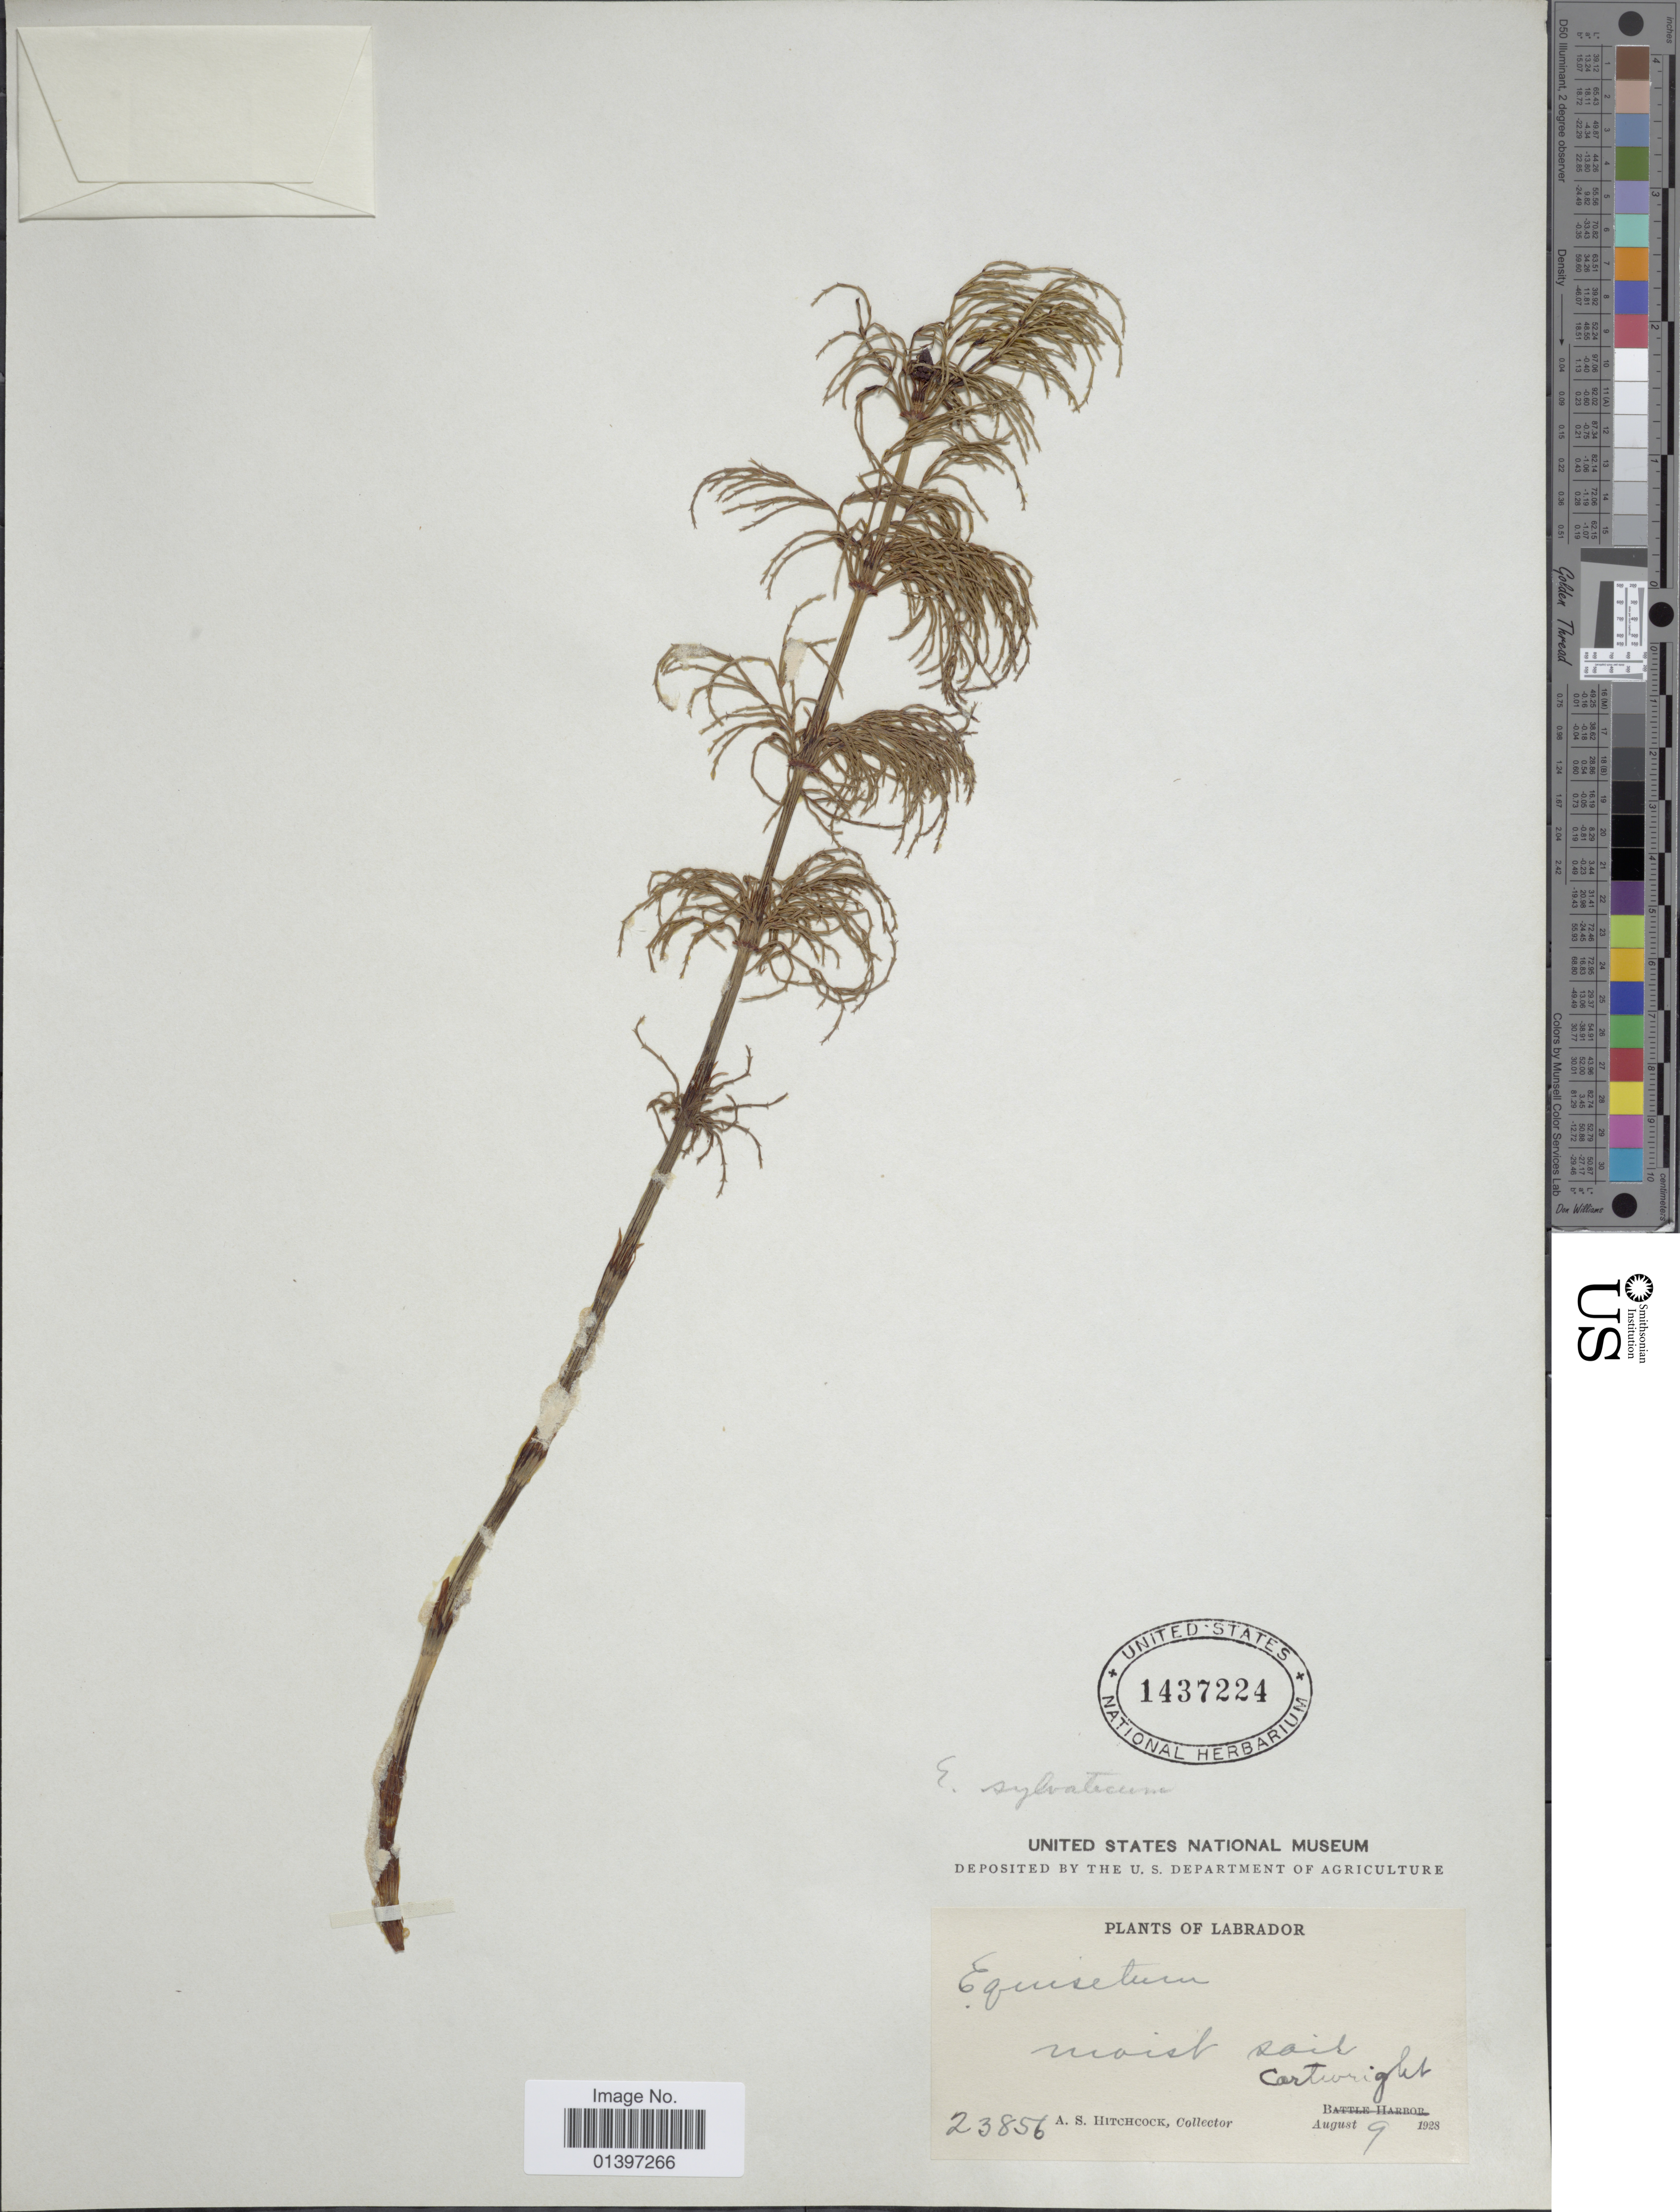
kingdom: Plantae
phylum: Tracheophyta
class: Polypodiopsida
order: Equisetales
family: Equisetaceae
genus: Equisetum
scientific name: Equisetum sylvaticum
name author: L.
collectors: A. S. Hitchcock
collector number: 23856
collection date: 1928-08-09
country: Canada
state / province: Newfoundland and Labrador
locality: Labrador, Moist soil, Cartwright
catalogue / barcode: US 1437224